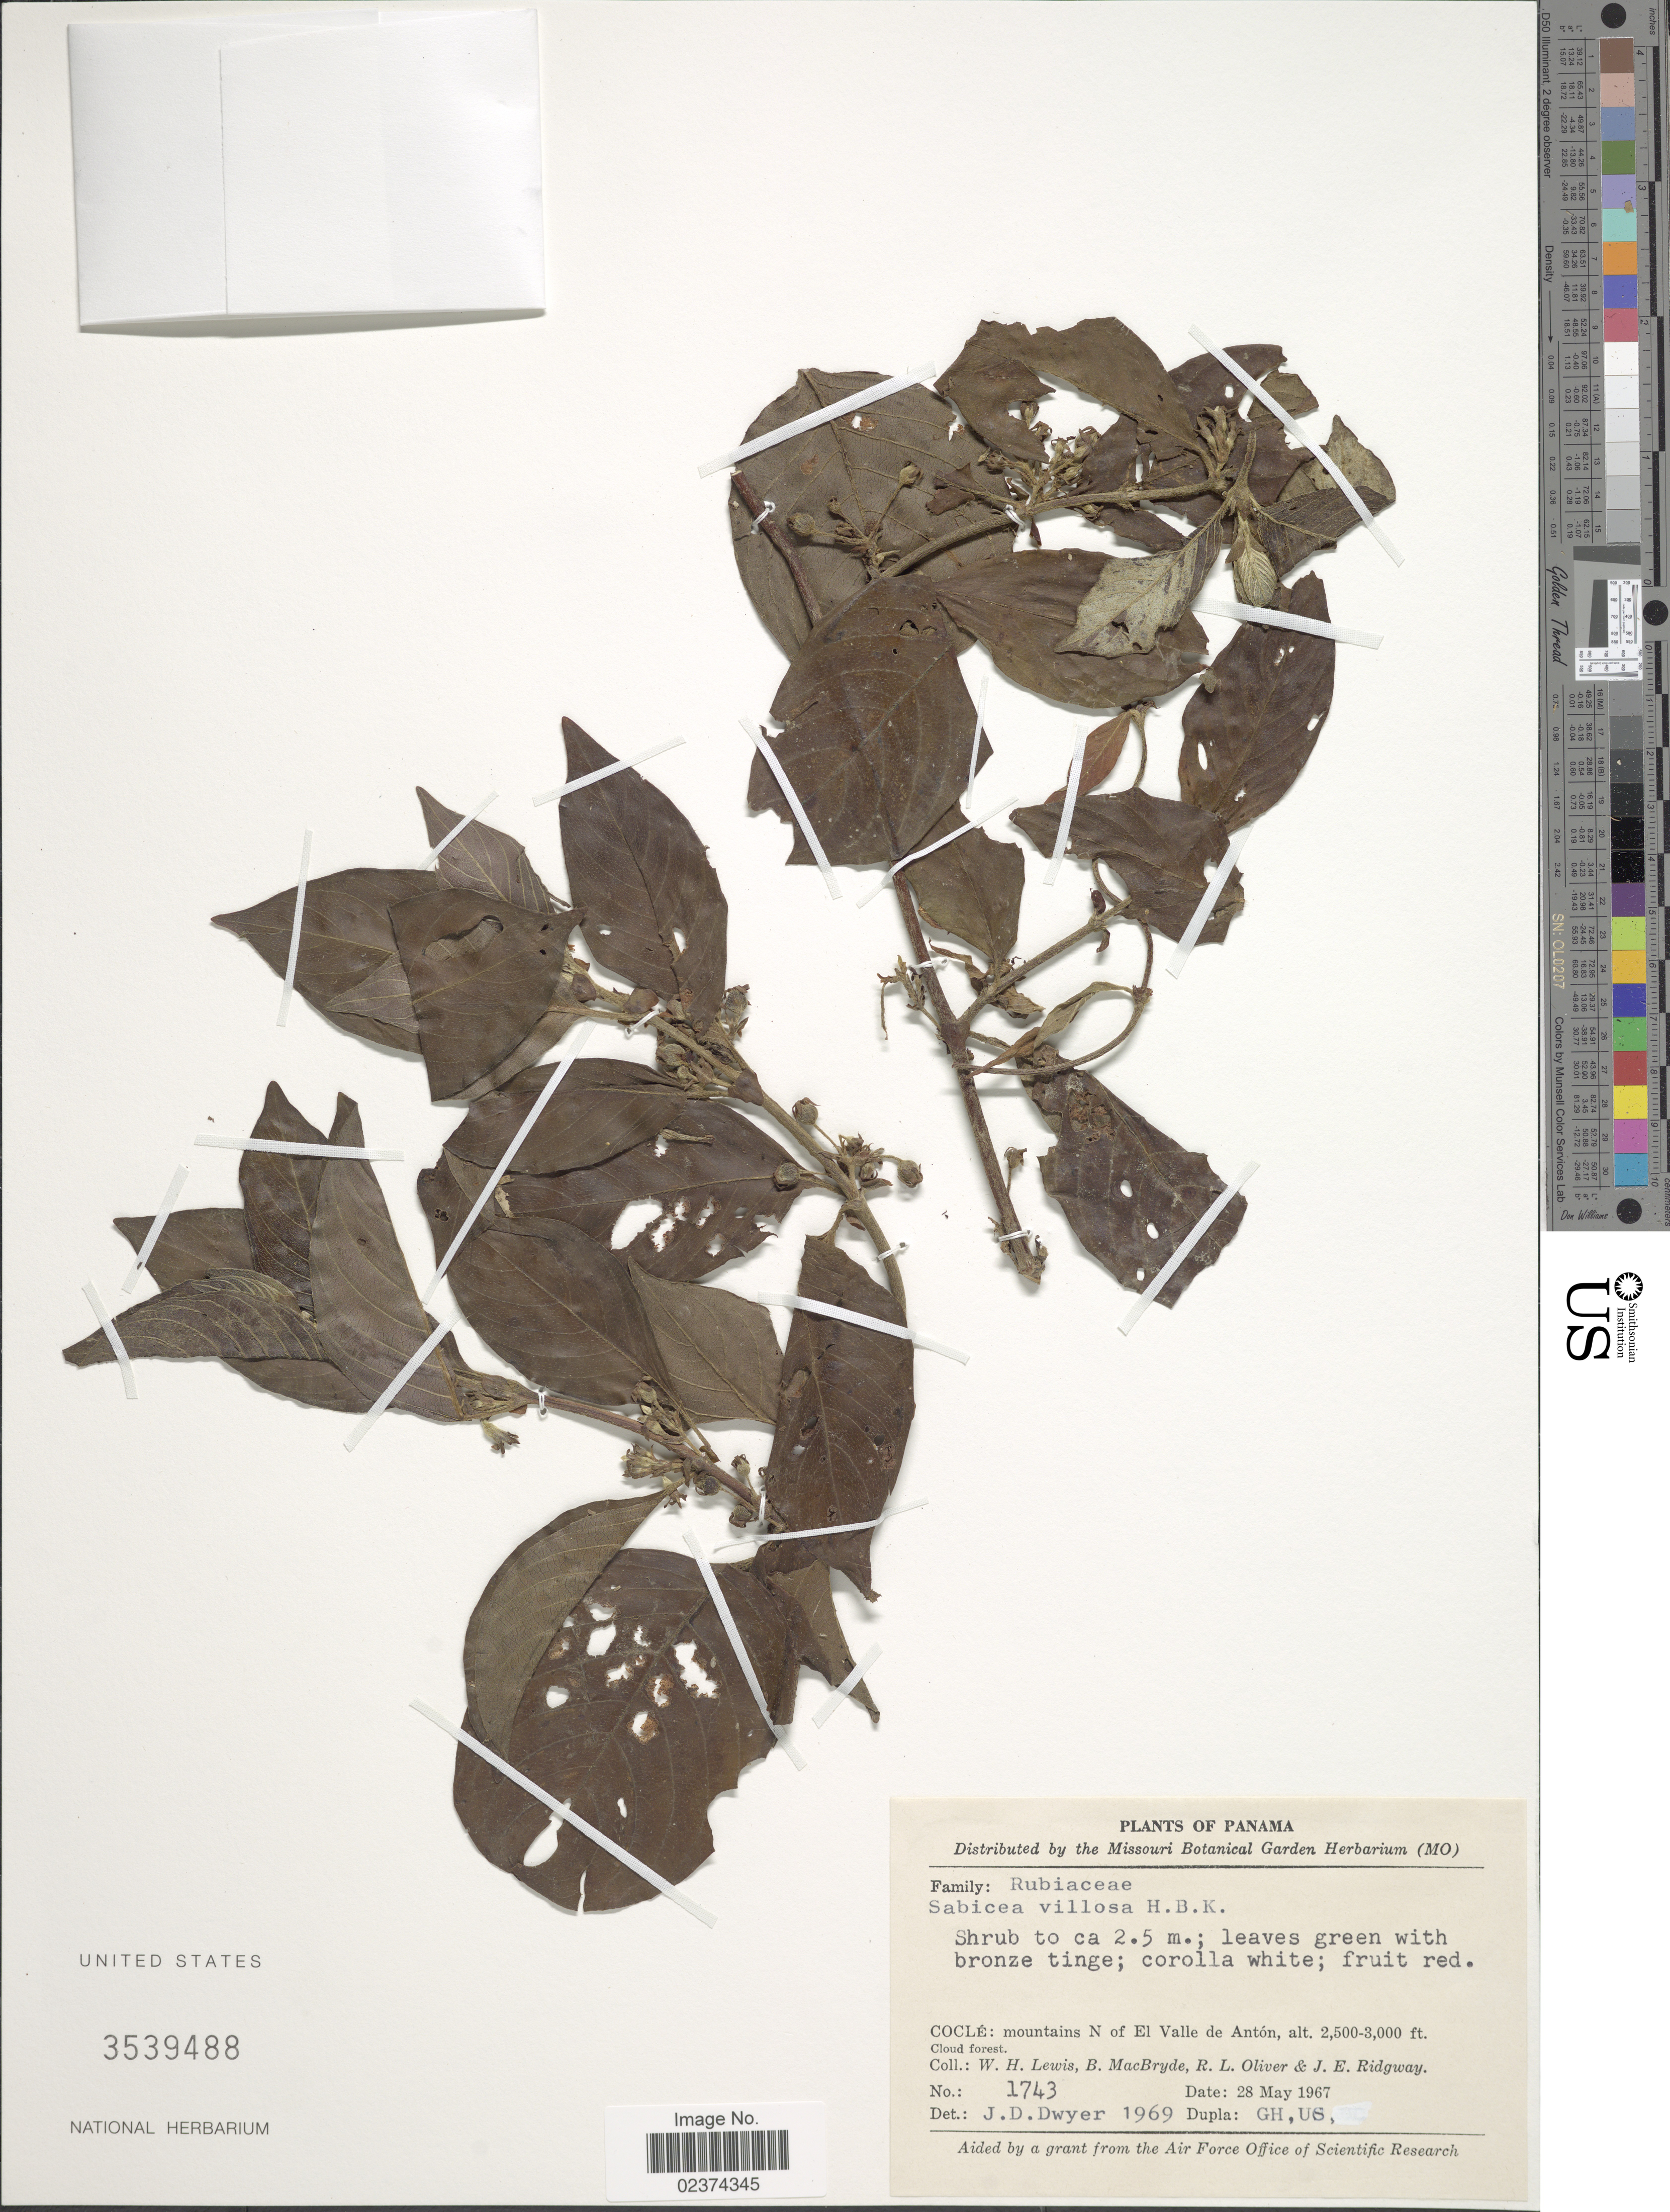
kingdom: Plantae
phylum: Tracheophyta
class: Magnoliopsida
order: Gentianales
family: Rubiaceae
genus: Sabicea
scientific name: Sabicea hirsuta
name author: Kunth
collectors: W. H. Lewis, B. MacBryde, R. Oliver & J. Ridgway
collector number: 1743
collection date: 1967-05-28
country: Panama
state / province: Coclé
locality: Coclé: mountains N of El Valle de Antón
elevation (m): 762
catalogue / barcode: US 3539488